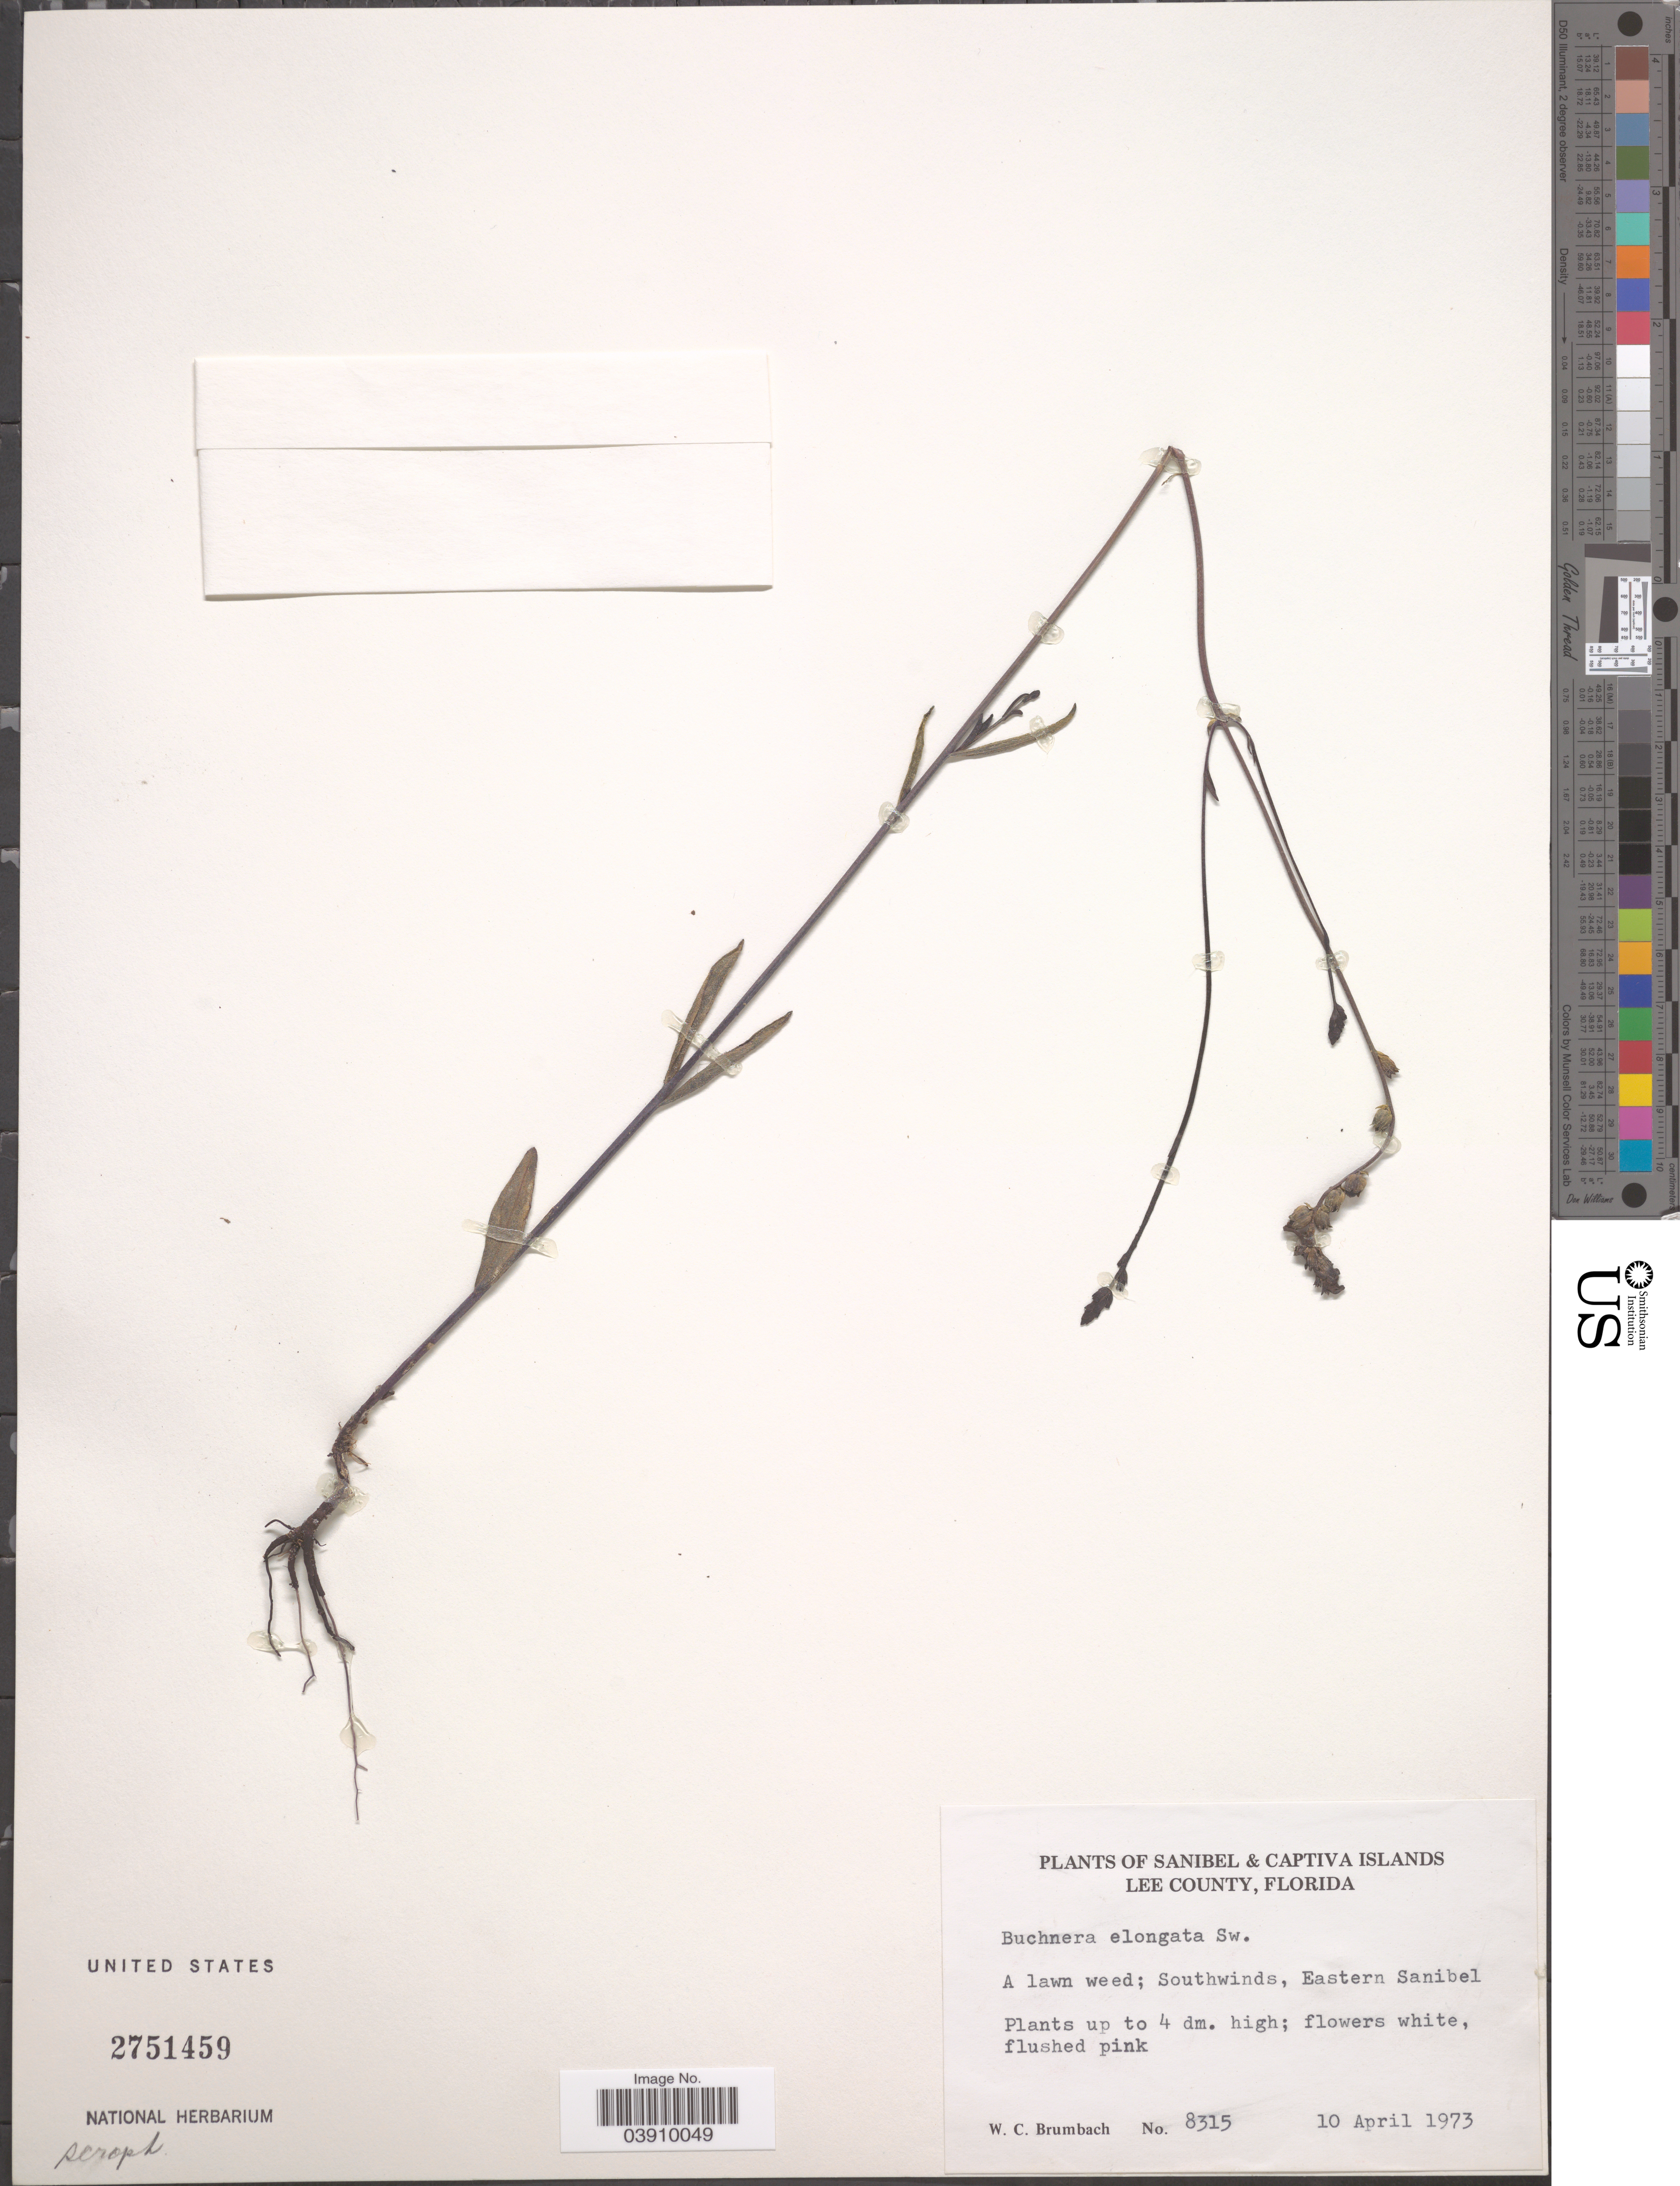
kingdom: Plantae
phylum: Tracheophyta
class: Magnoliopsida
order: Lamiales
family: Orobanchaceae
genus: Buchnera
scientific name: Buchnera elongata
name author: Sw.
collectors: W. C. Brumbach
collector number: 8315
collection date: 1973-04-10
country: United States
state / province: Florida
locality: Sanibel Islands. Lee County. Southwinds, Eastern Sanibel.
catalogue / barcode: US 2751459